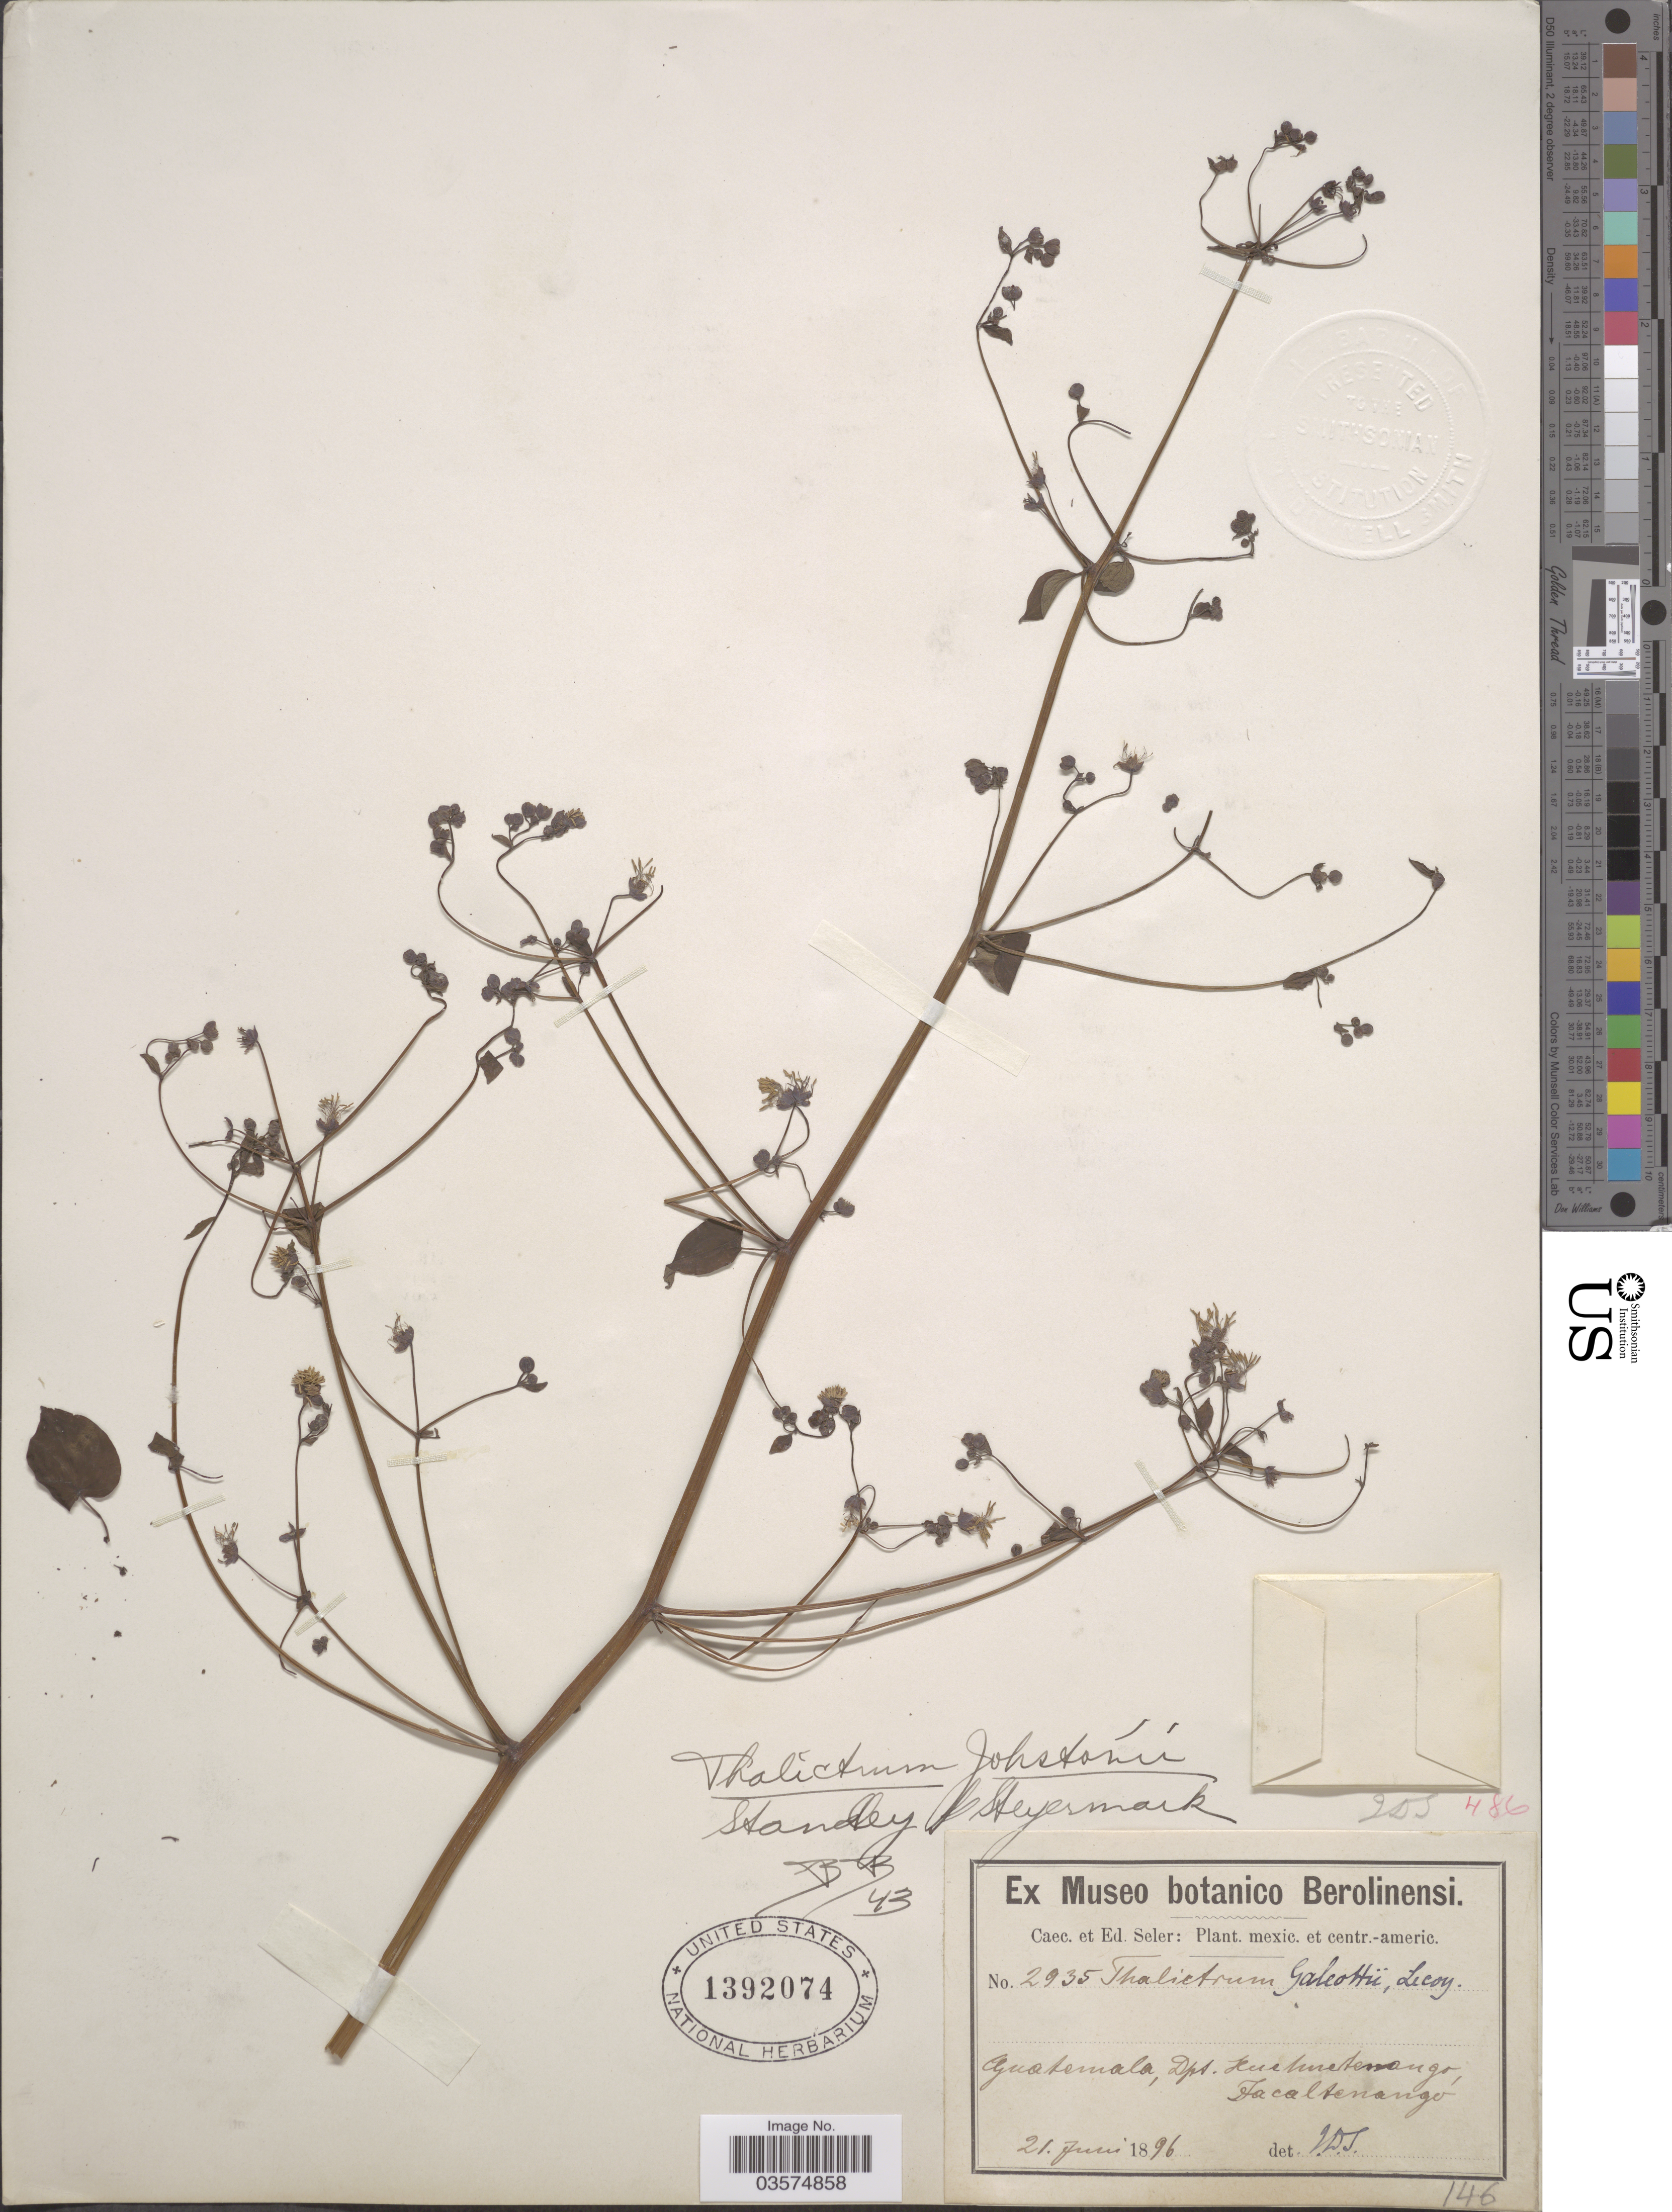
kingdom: Plantae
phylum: Tracheophyta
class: Magnoliopsida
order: Ranunculales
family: Ranunculaceae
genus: Thalictrum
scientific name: Thalictrum johnstonii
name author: Standl.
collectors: ex Caec. et Ed Seler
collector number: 2935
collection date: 1896-06-21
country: Guatemala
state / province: Huehuetenango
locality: Dpt. Huehuetenango. Jacaltenango.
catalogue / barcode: US 1392074